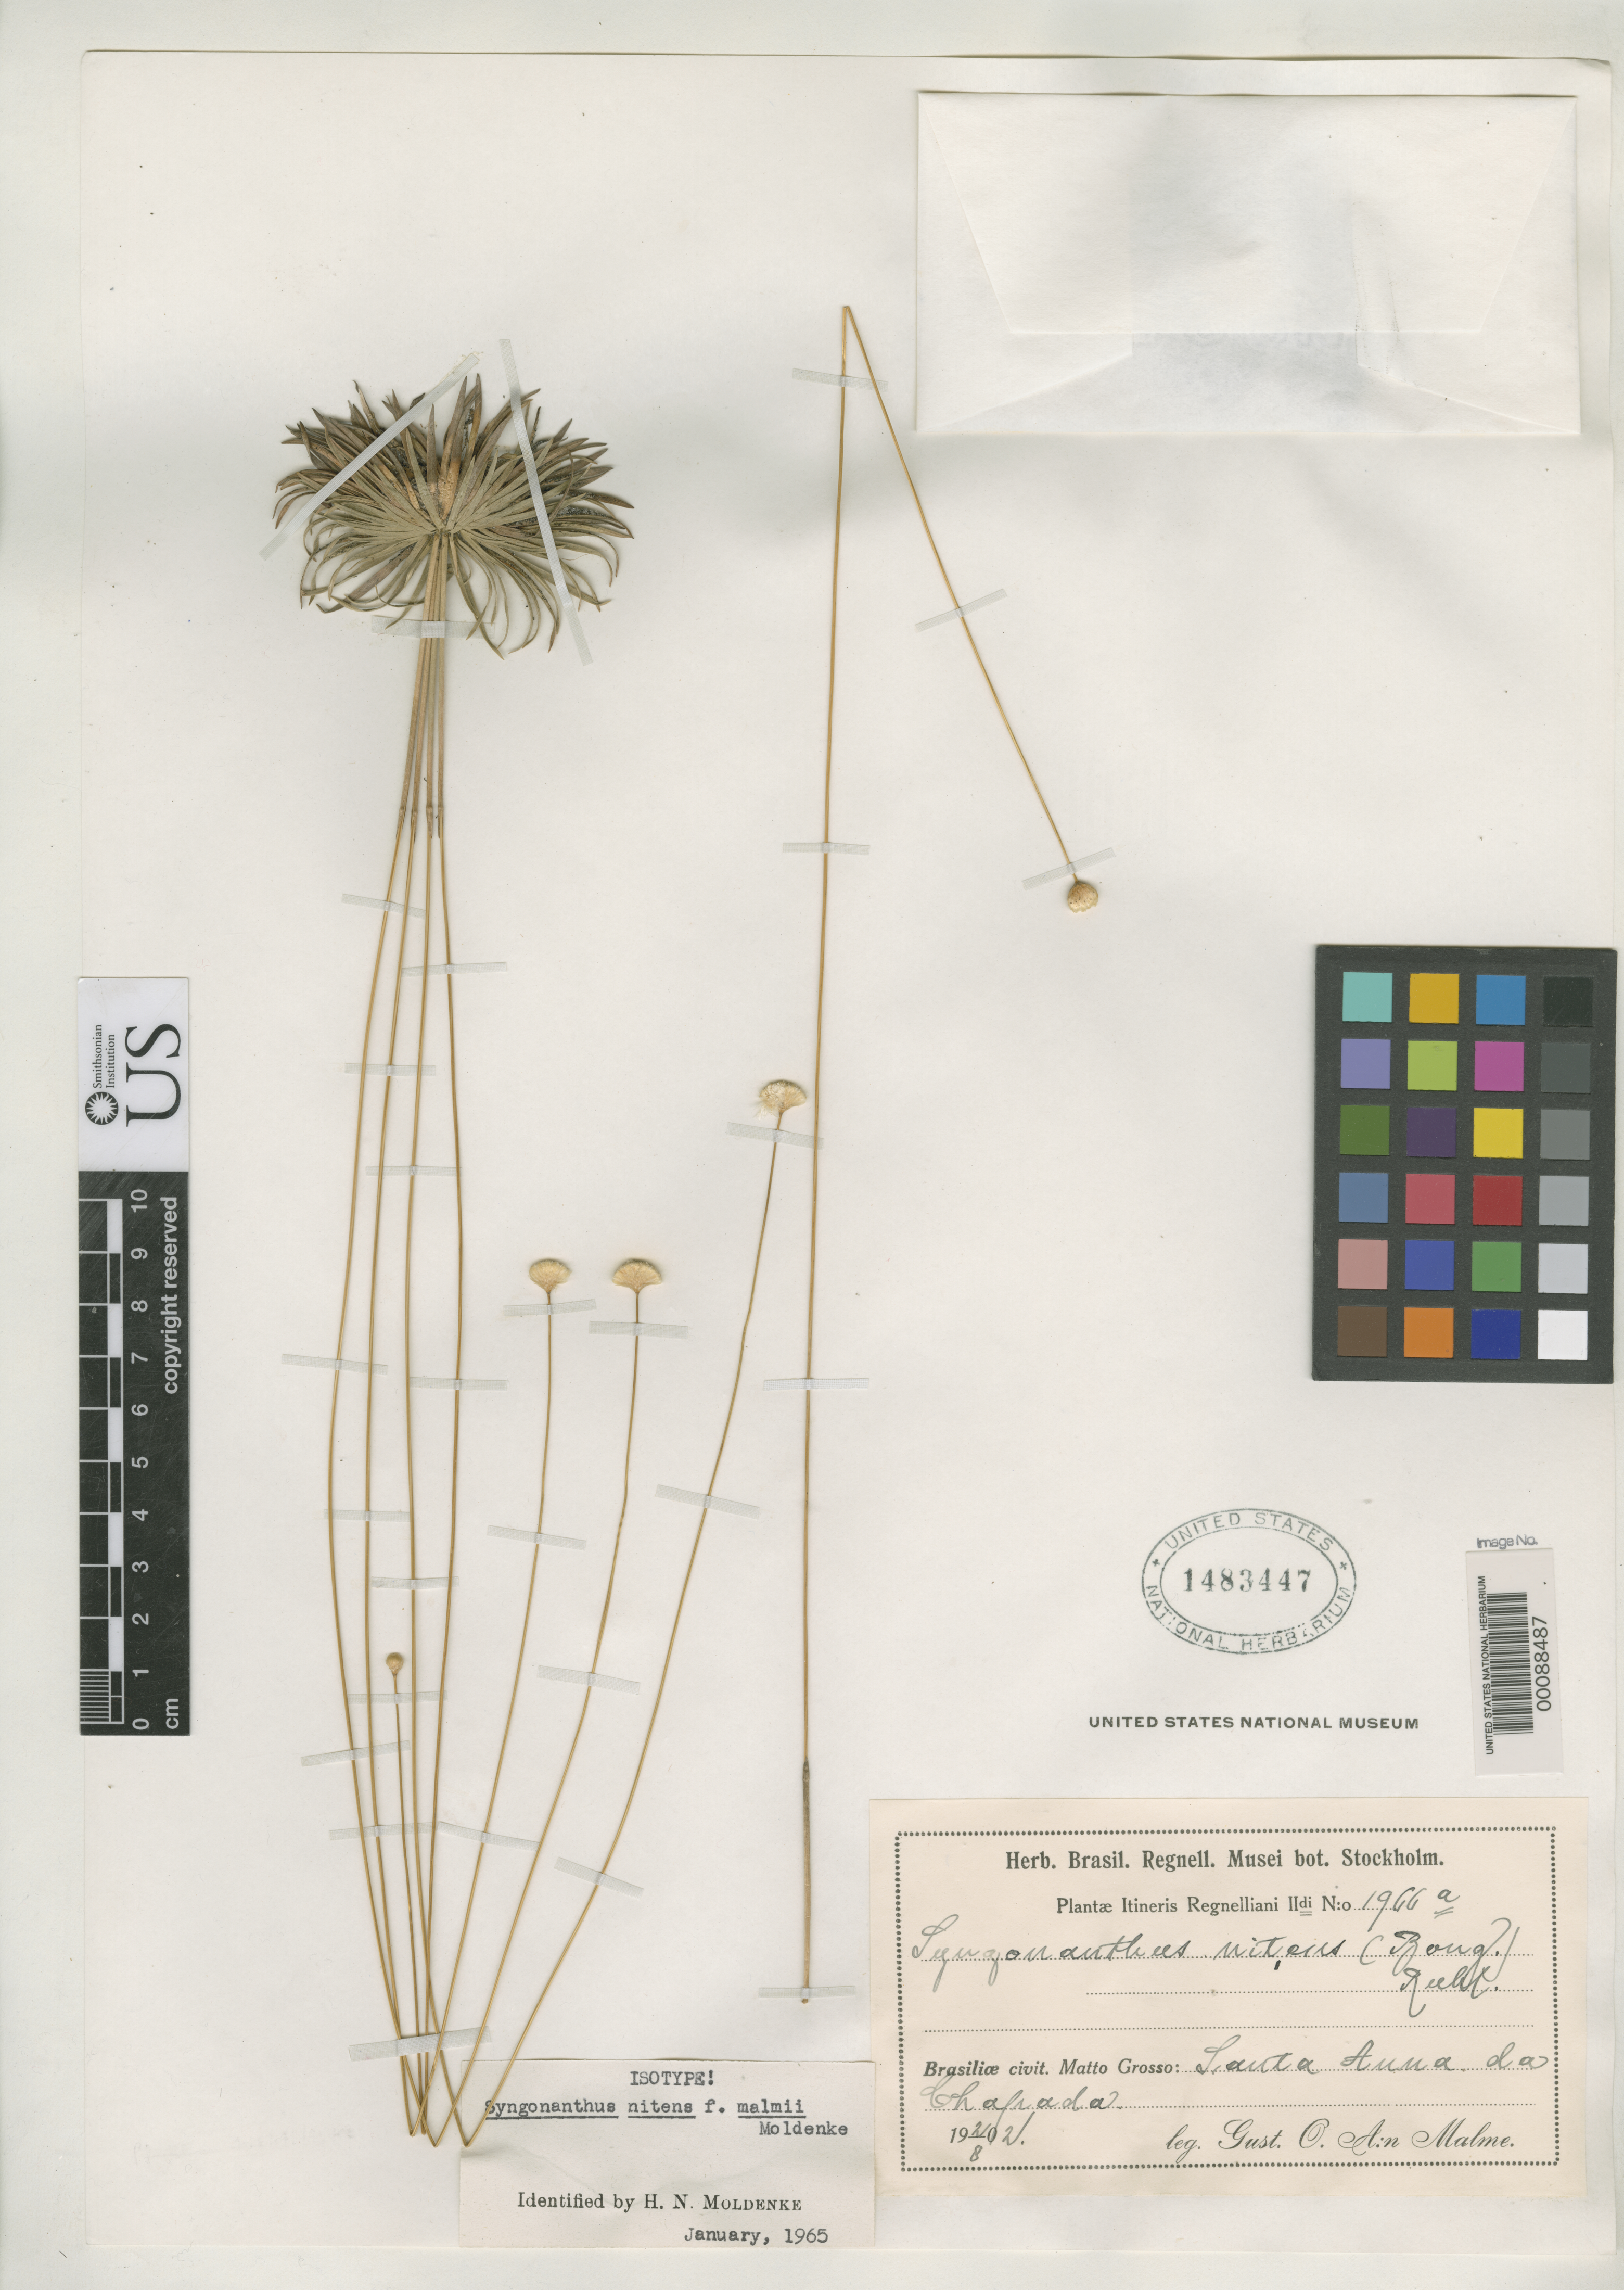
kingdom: Plantae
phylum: Tracheophyta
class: Liliopsida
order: Poales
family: Eriocaulaceae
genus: Syngonanthus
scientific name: Syngonanthus nitens f. malmii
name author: Moldenke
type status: Isotype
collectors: G. O. A. Malme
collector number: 1966 a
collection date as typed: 02 Aug 1902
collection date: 1902-08-02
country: Brazil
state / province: Mato Grosso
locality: Santa Anna da Chapada.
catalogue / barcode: US 1483447